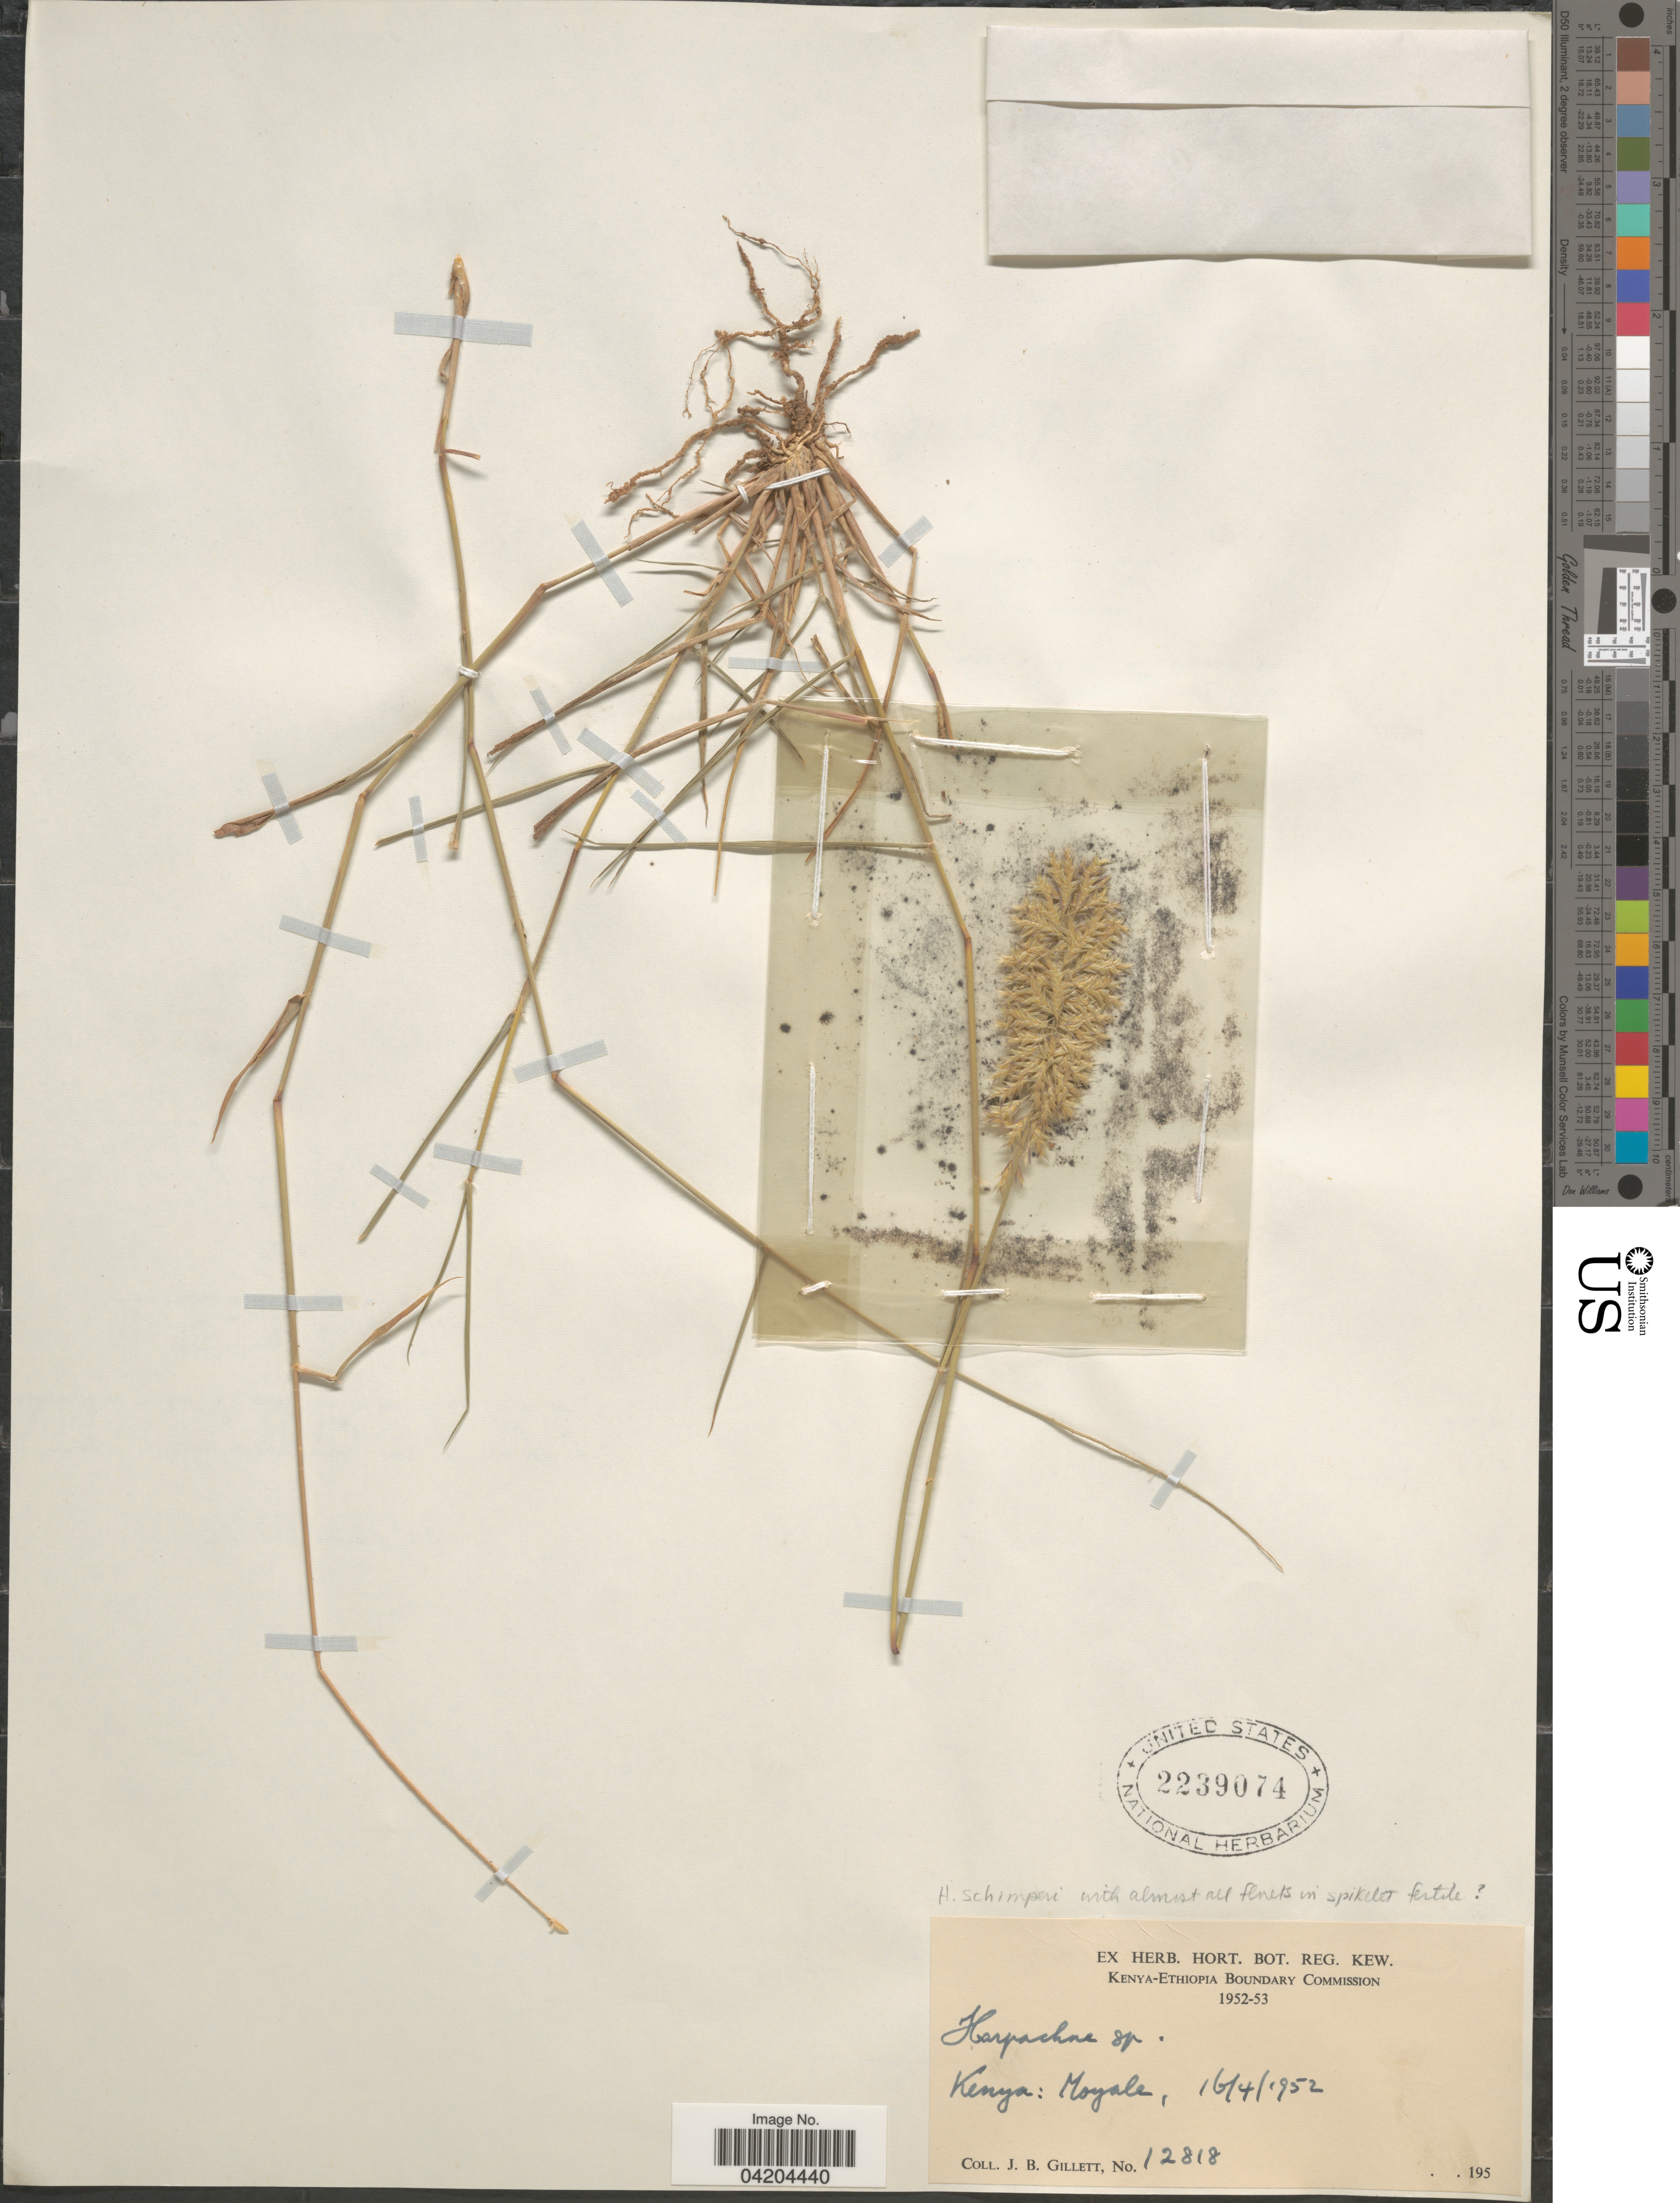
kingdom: Plantae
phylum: Tracheophyta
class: Liliopsida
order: Poales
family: Poaceae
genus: Eragrostis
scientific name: Eragrostis schimperi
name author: (A. Rich.) Benth.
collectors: J. B. Gillett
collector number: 12818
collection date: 1952-04-16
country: Kenya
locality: Moyale.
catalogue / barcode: US 2239074